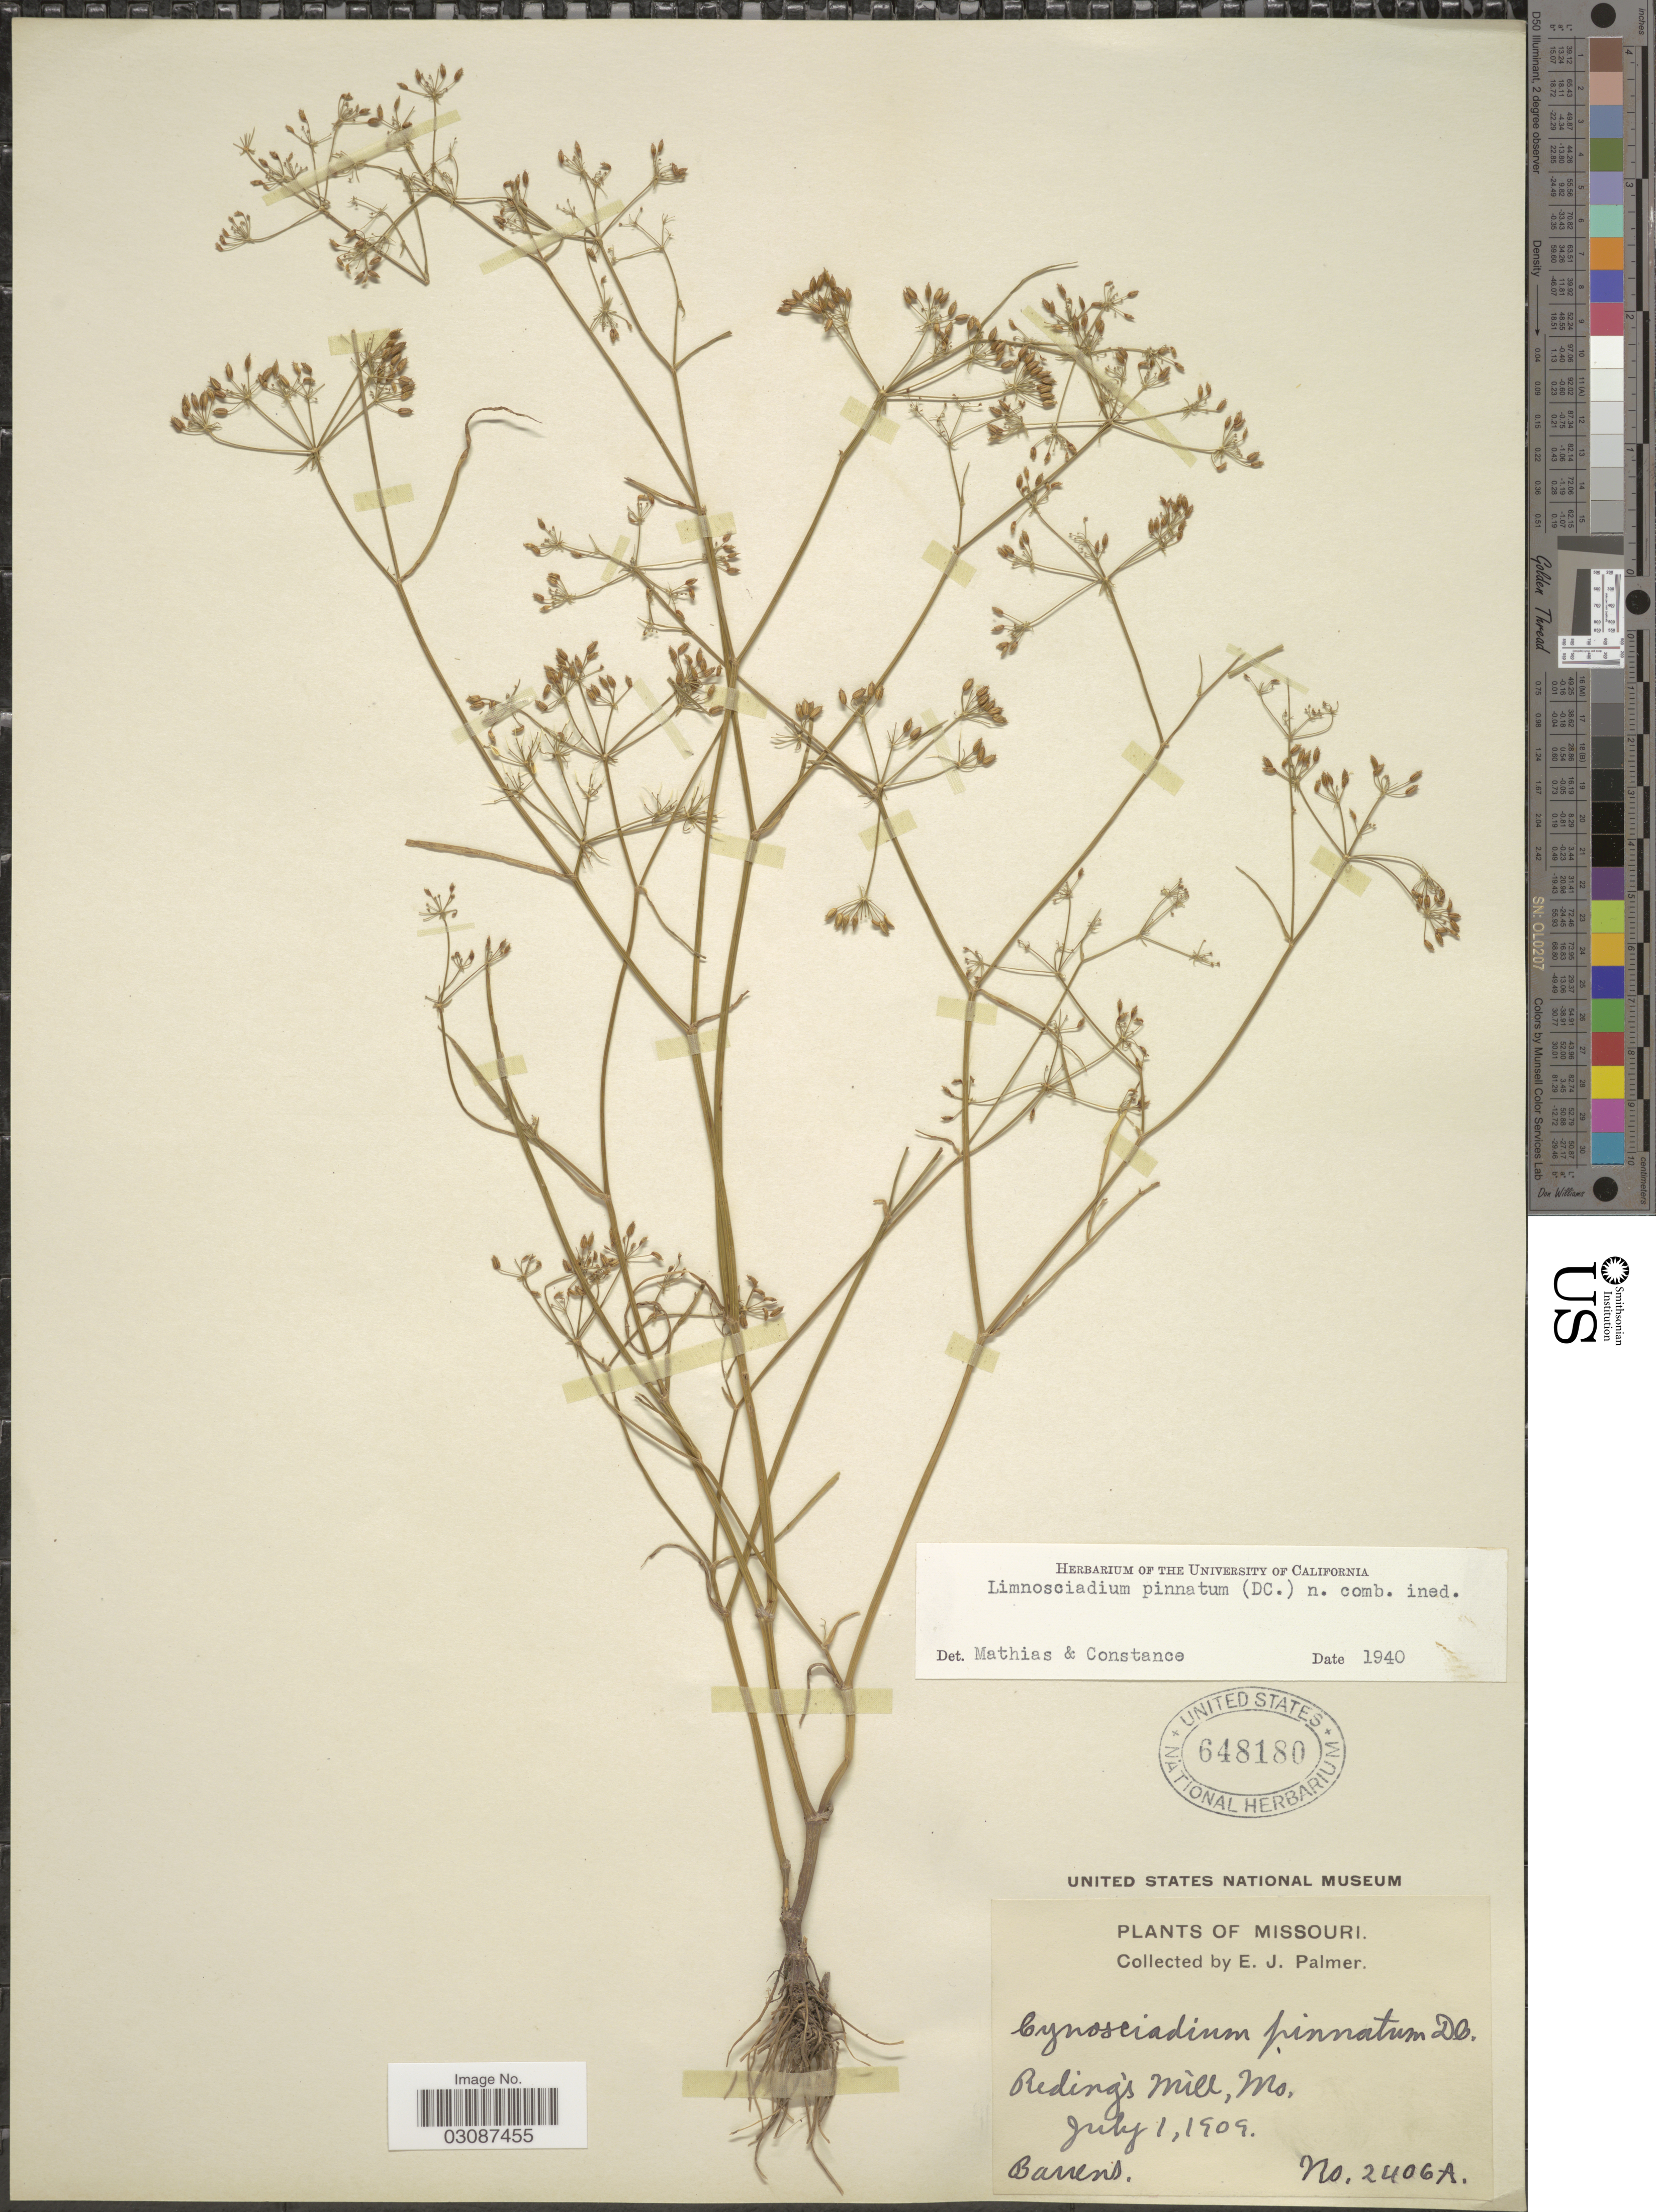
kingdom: Plantae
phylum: Tracheophyta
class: Magnoliopsida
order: Apiales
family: Apiaceae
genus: Limnosciadium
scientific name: Limnosciadium pinnatum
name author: (DC.) Mathias & Constance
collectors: E. J. Palmer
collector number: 2406A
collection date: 1909-07-01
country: United States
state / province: Missouri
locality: Reding's Mill.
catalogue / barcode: US 648180